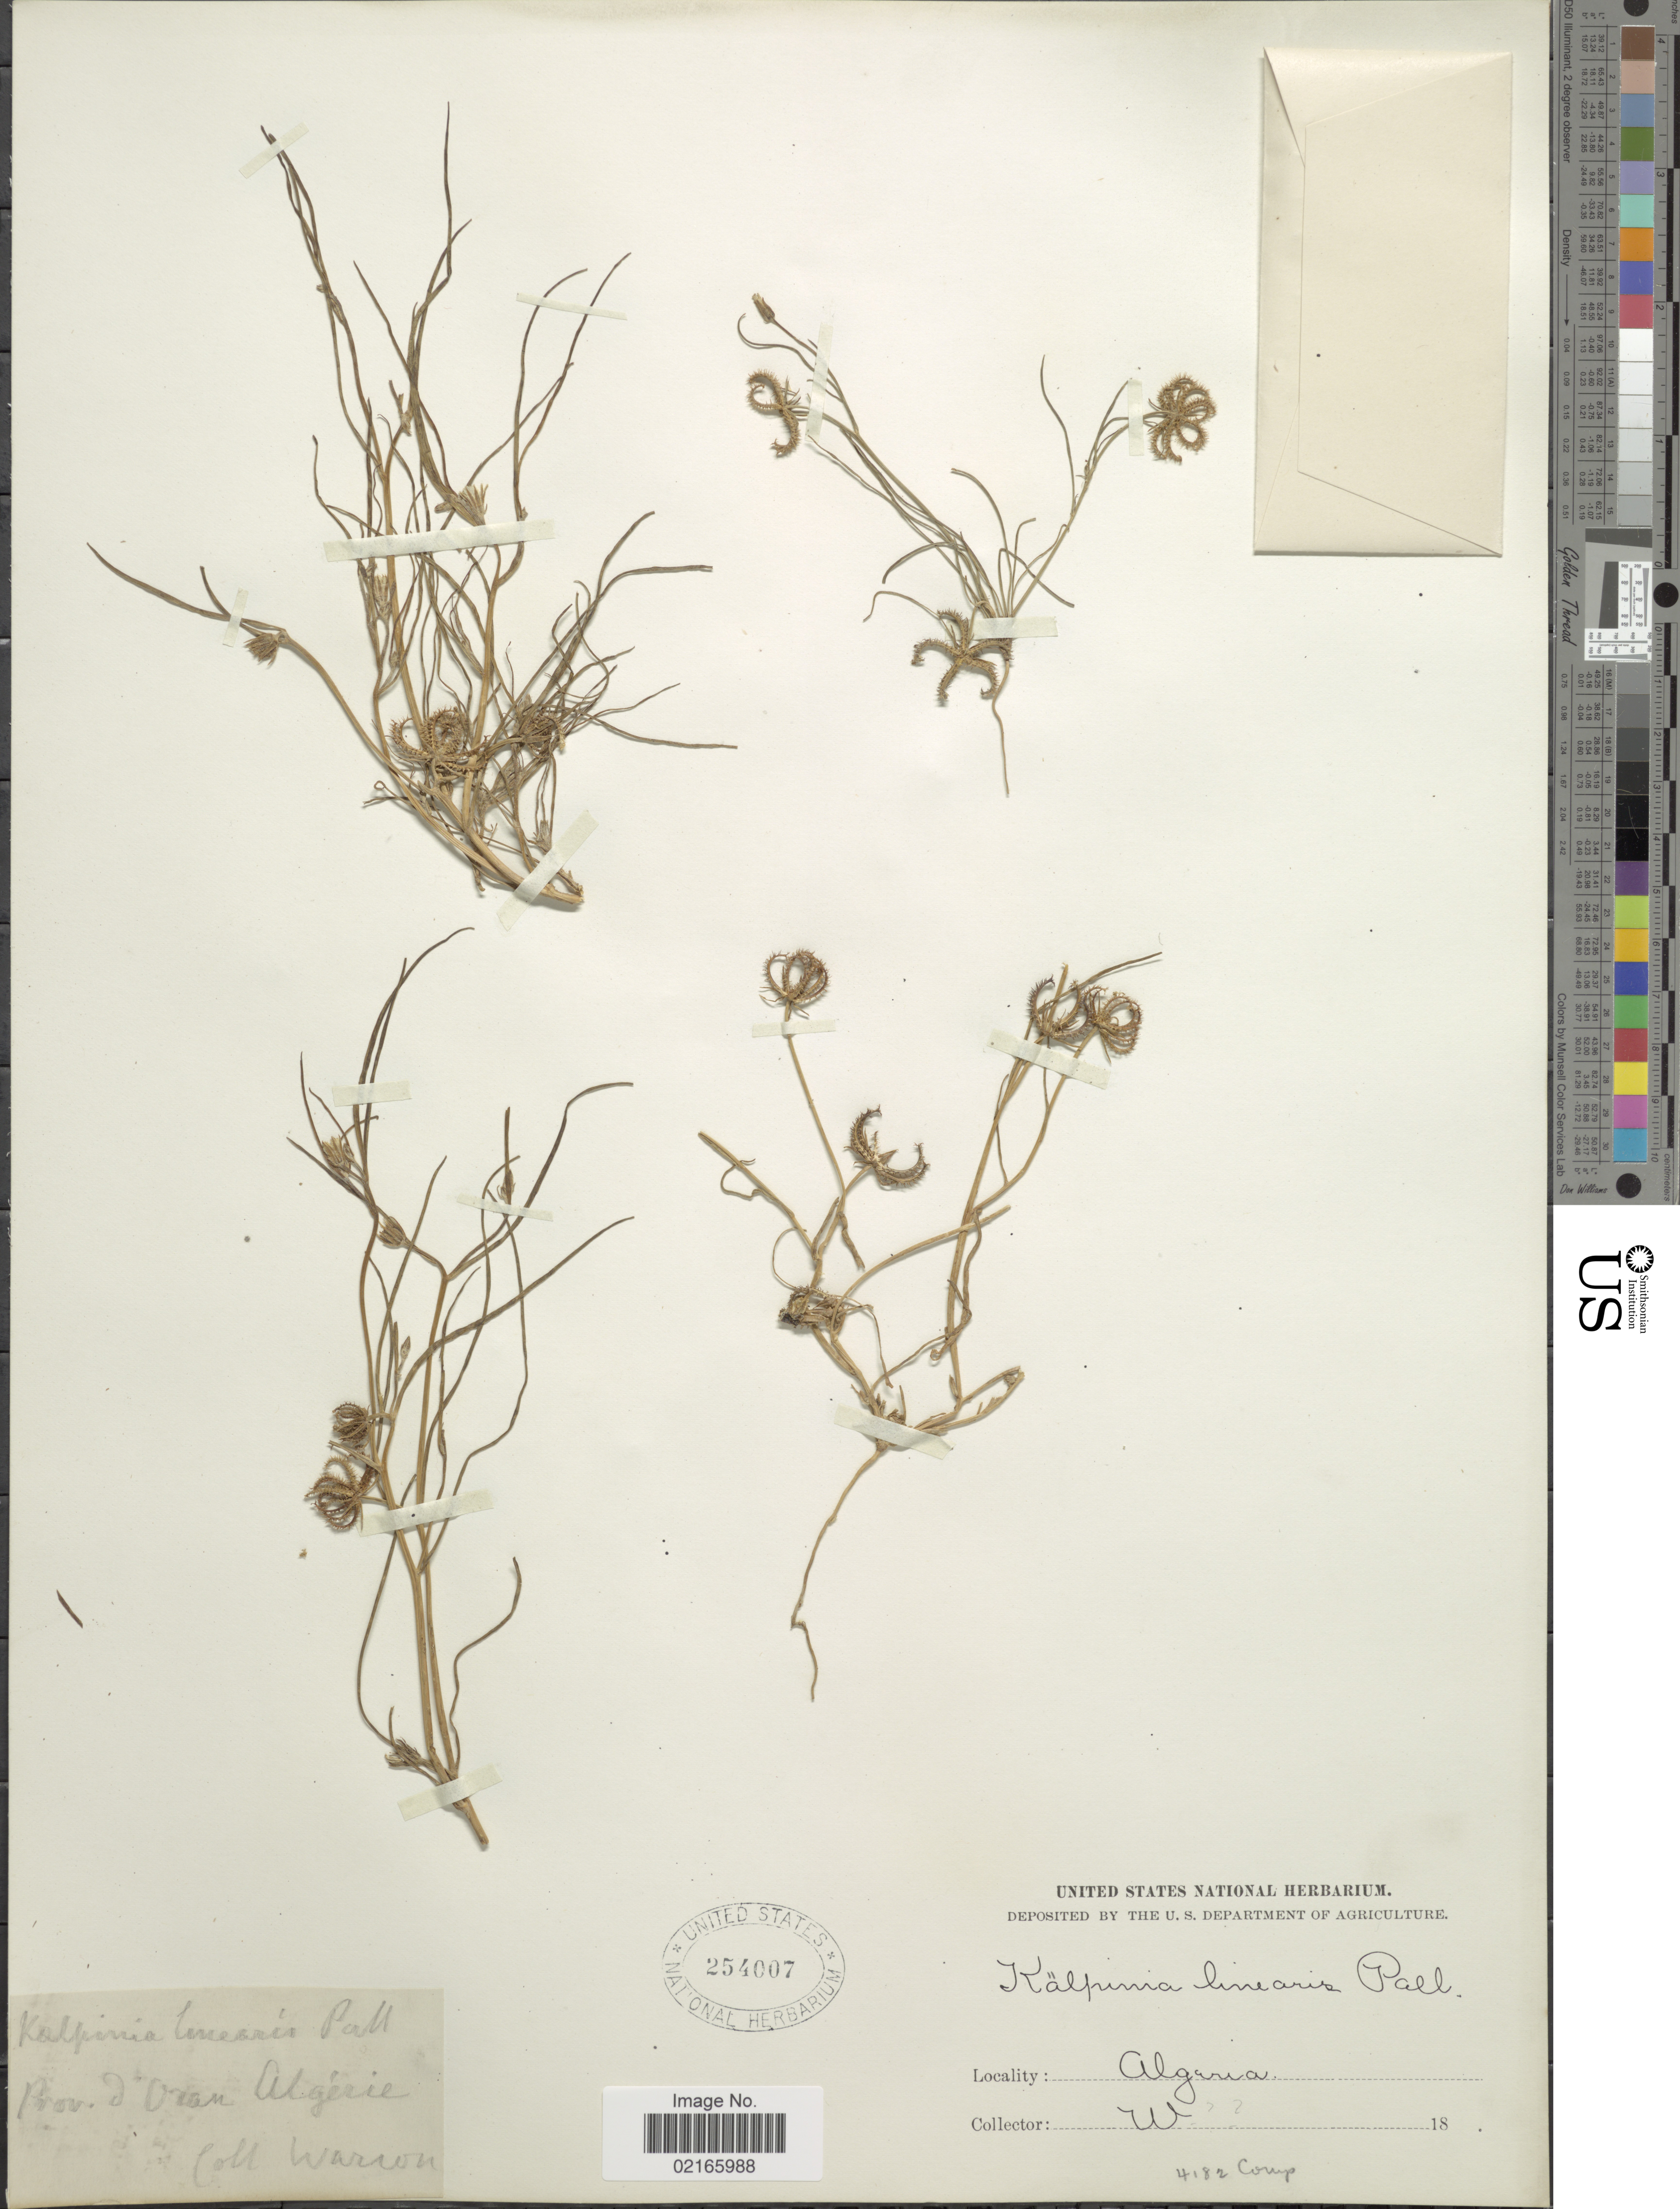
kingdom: Plantae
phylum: Tracheophyta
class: Magnoliopsida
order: Asterales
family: Asteraceae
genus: Koelpinia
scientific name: Koelpinia linearis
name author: Pall.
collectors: Warion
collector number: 4182?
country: Algeria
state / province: Oran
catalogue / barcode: US 254007